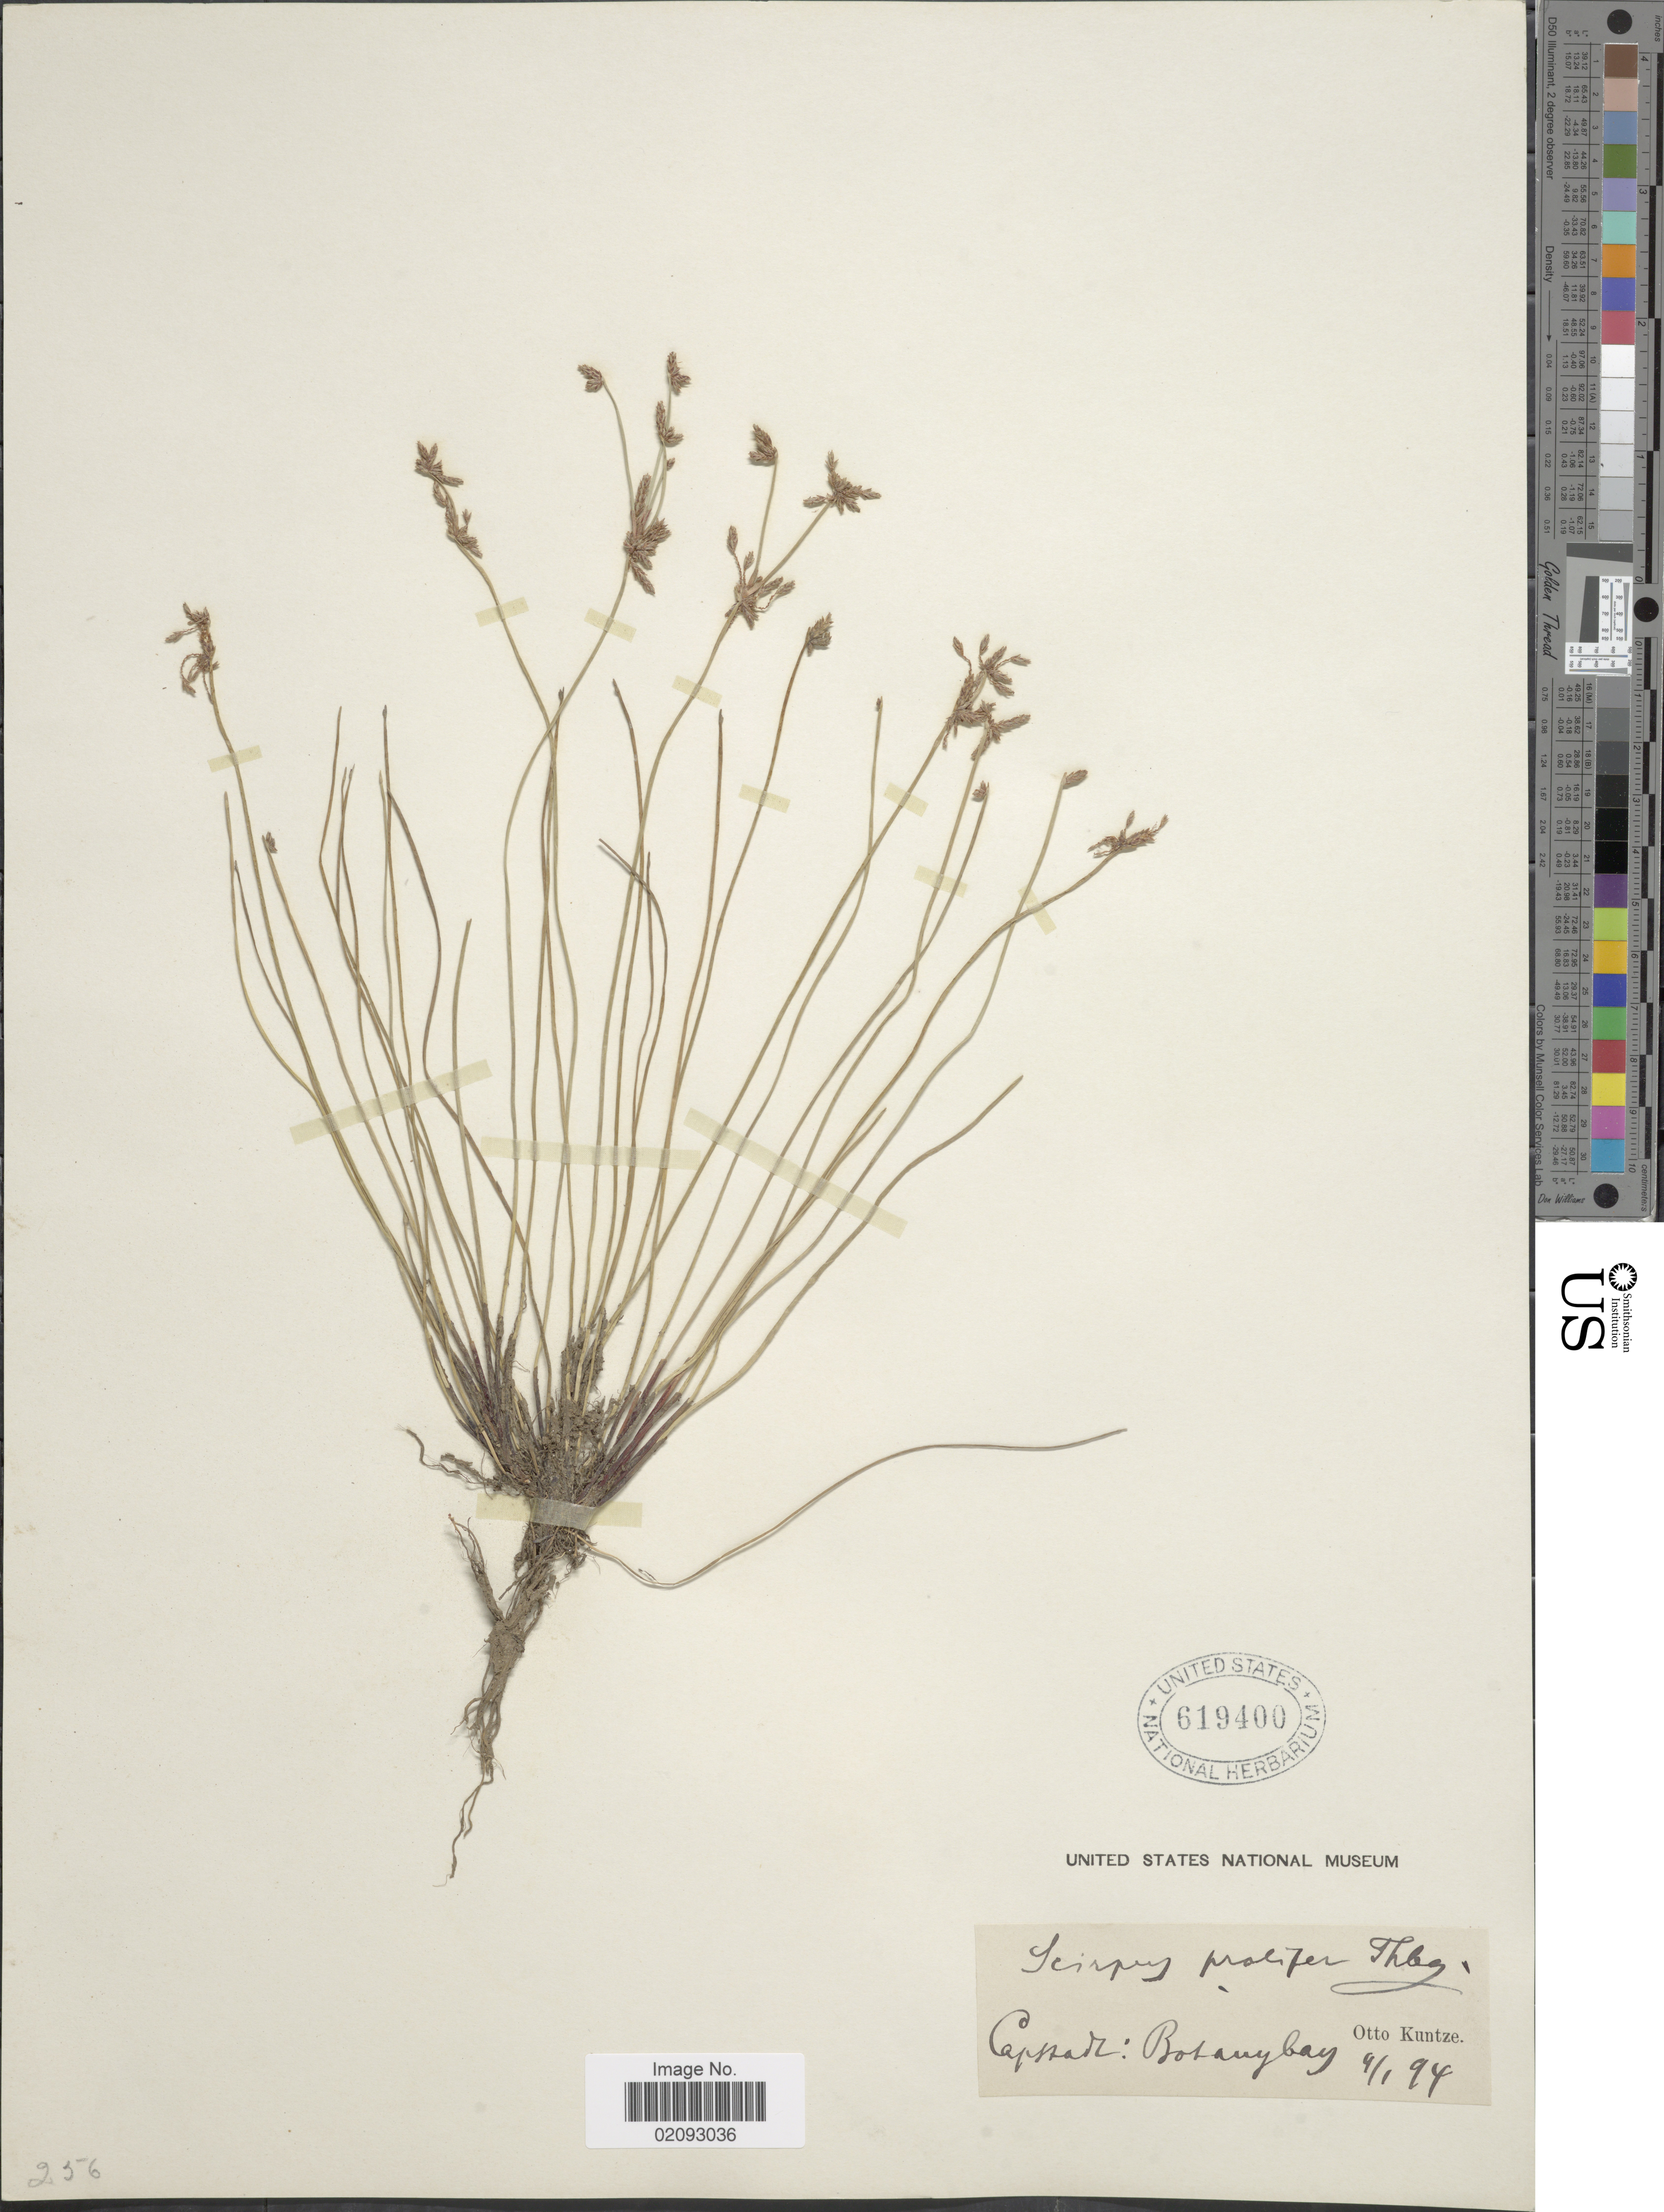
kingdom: Plantae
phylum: Tracheophyta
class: Liliopsida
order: Poales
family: Cyperaceae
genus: Isolepis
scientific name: Isolepis prolifera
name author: (Rottb.) R. Br.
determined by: Strong, Mark T., (BOT), Smithsonian Institution - National Museum of Natural History (UNITED STATES)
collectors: C.E.O. Kuntze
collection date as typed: Transcribed d/m/y: 9/1/94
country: South Africa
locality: Capstadt: Botany bay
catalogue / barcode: US 619400